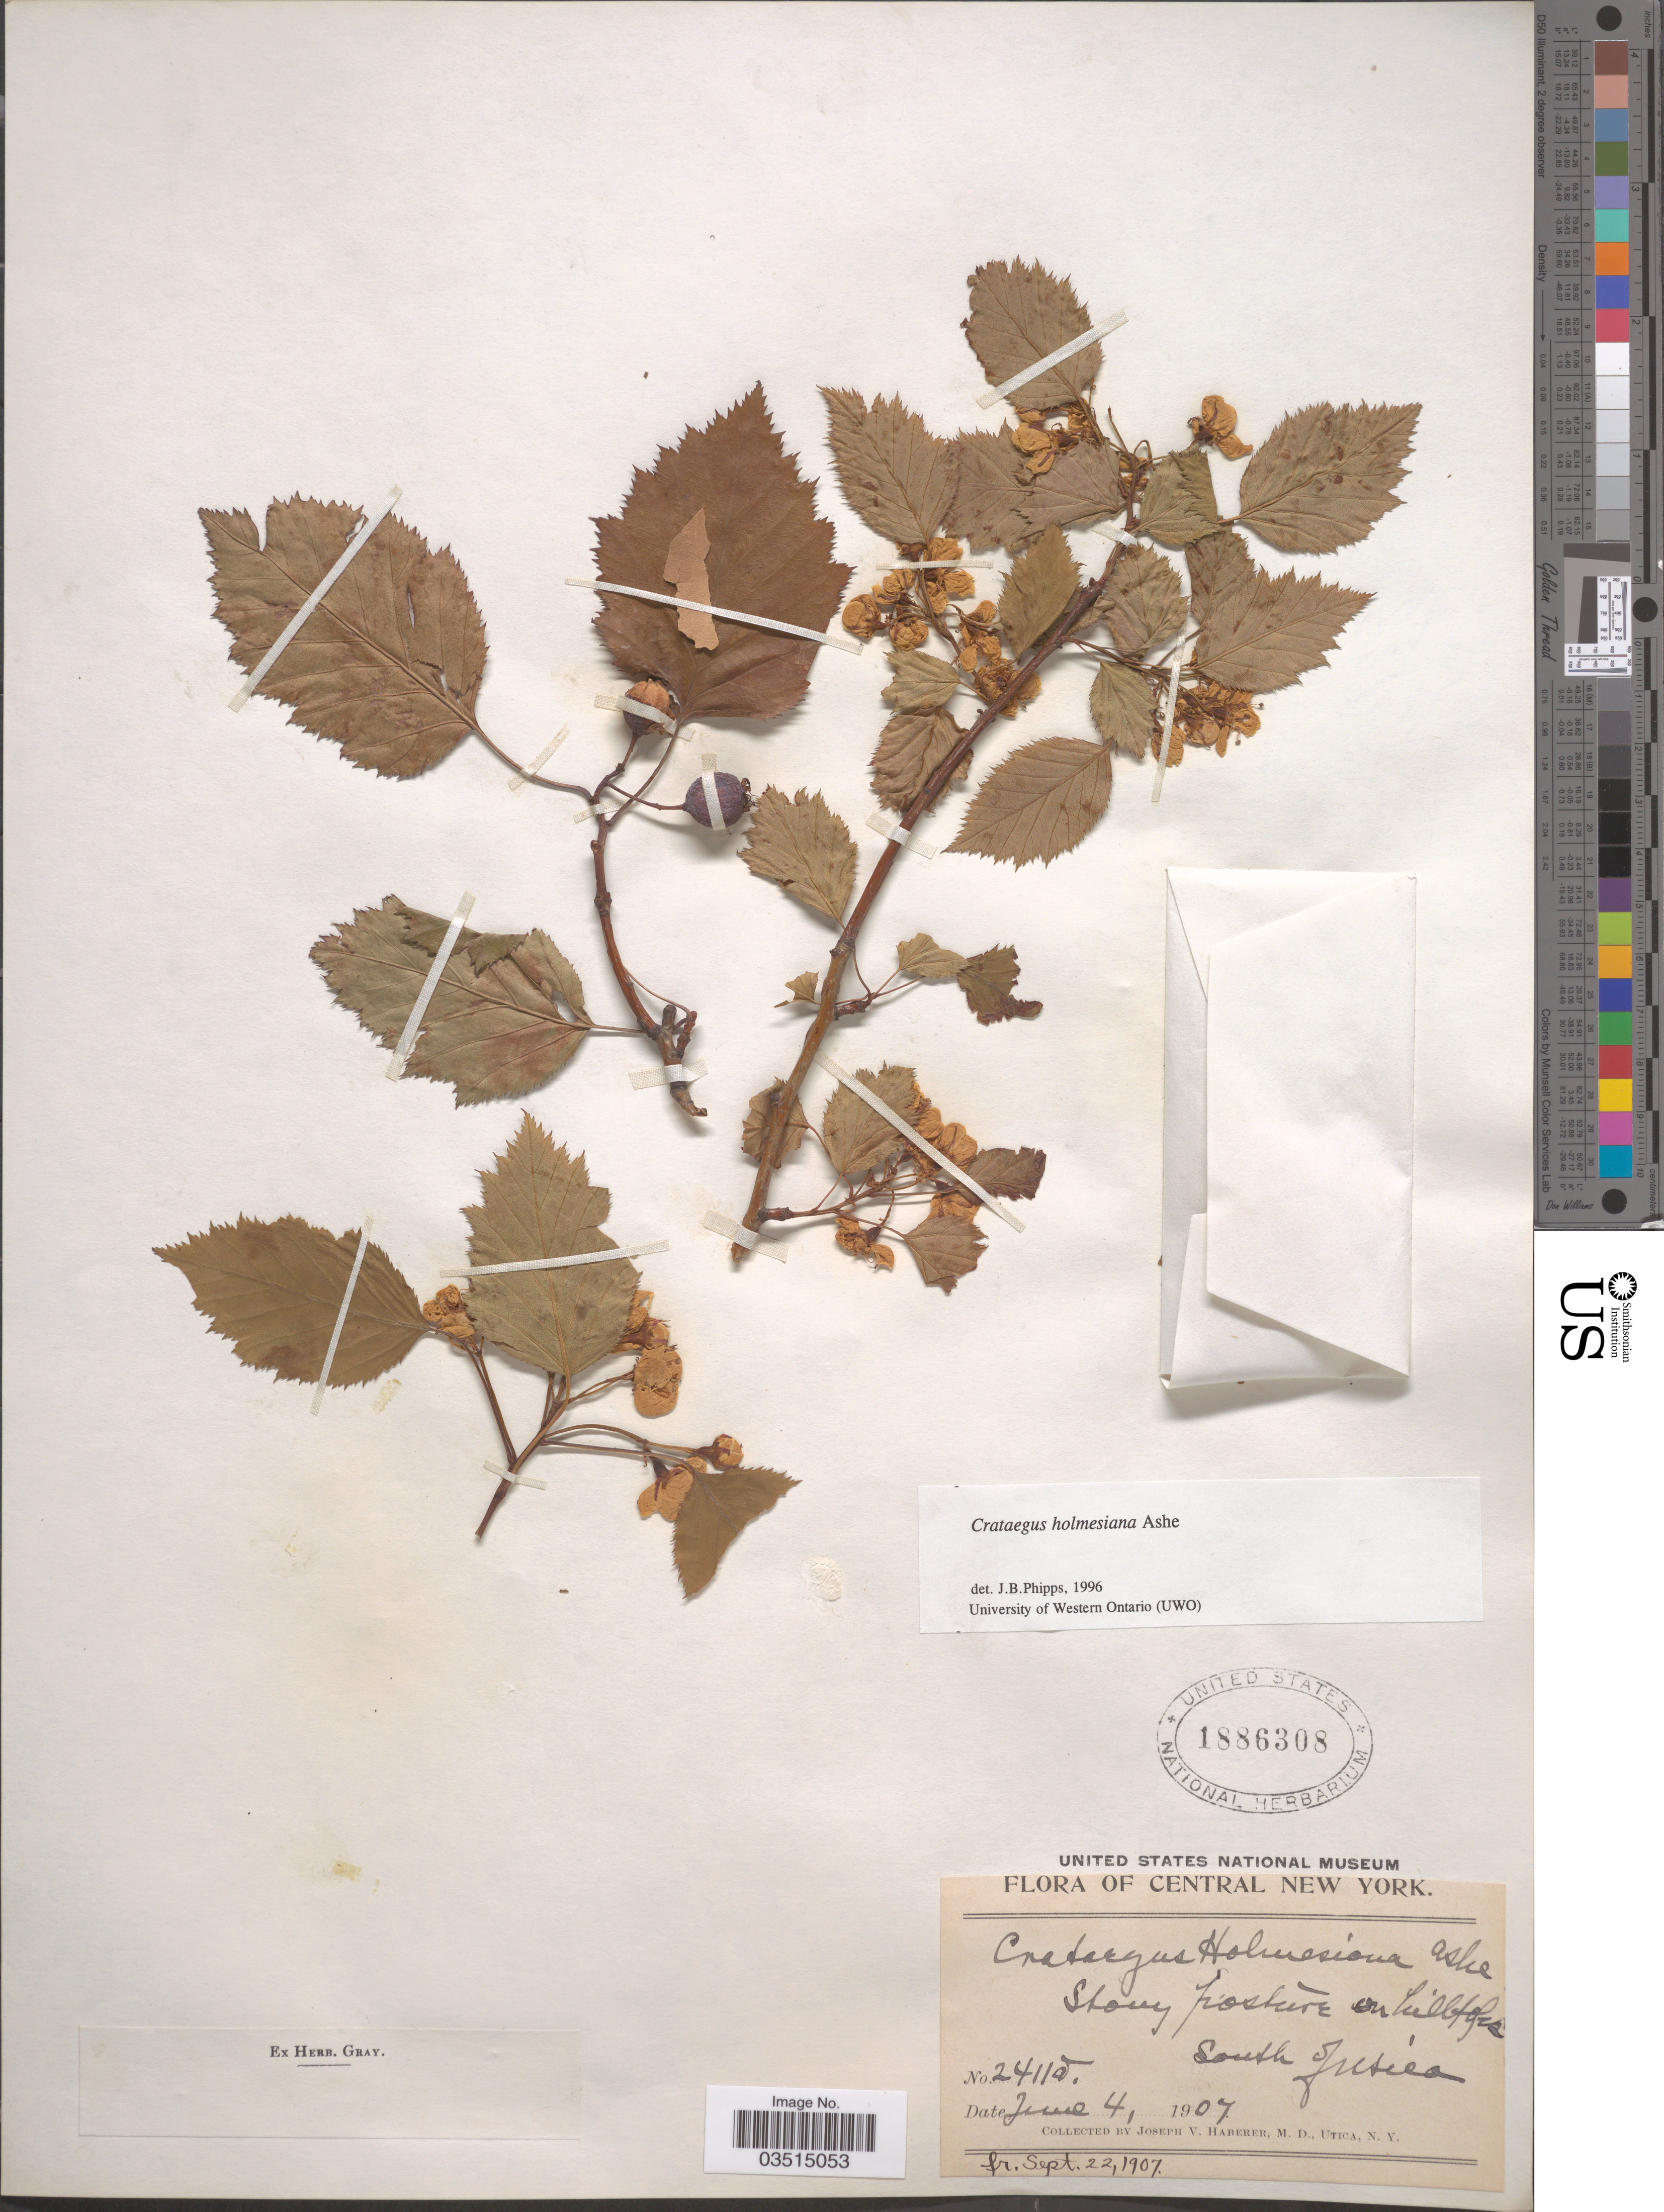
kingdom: Plantae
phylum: Tracheophyta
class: Magnoliopsida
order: Rosales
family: Rosaceae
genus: Crataegus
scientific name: Crataegus holmesiana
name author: Ashe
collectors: J. V. Haberer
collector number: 24115*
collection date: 1907-06-04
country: United States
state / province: New York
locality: Central New York. South of Utica.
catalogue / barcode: US 1886308